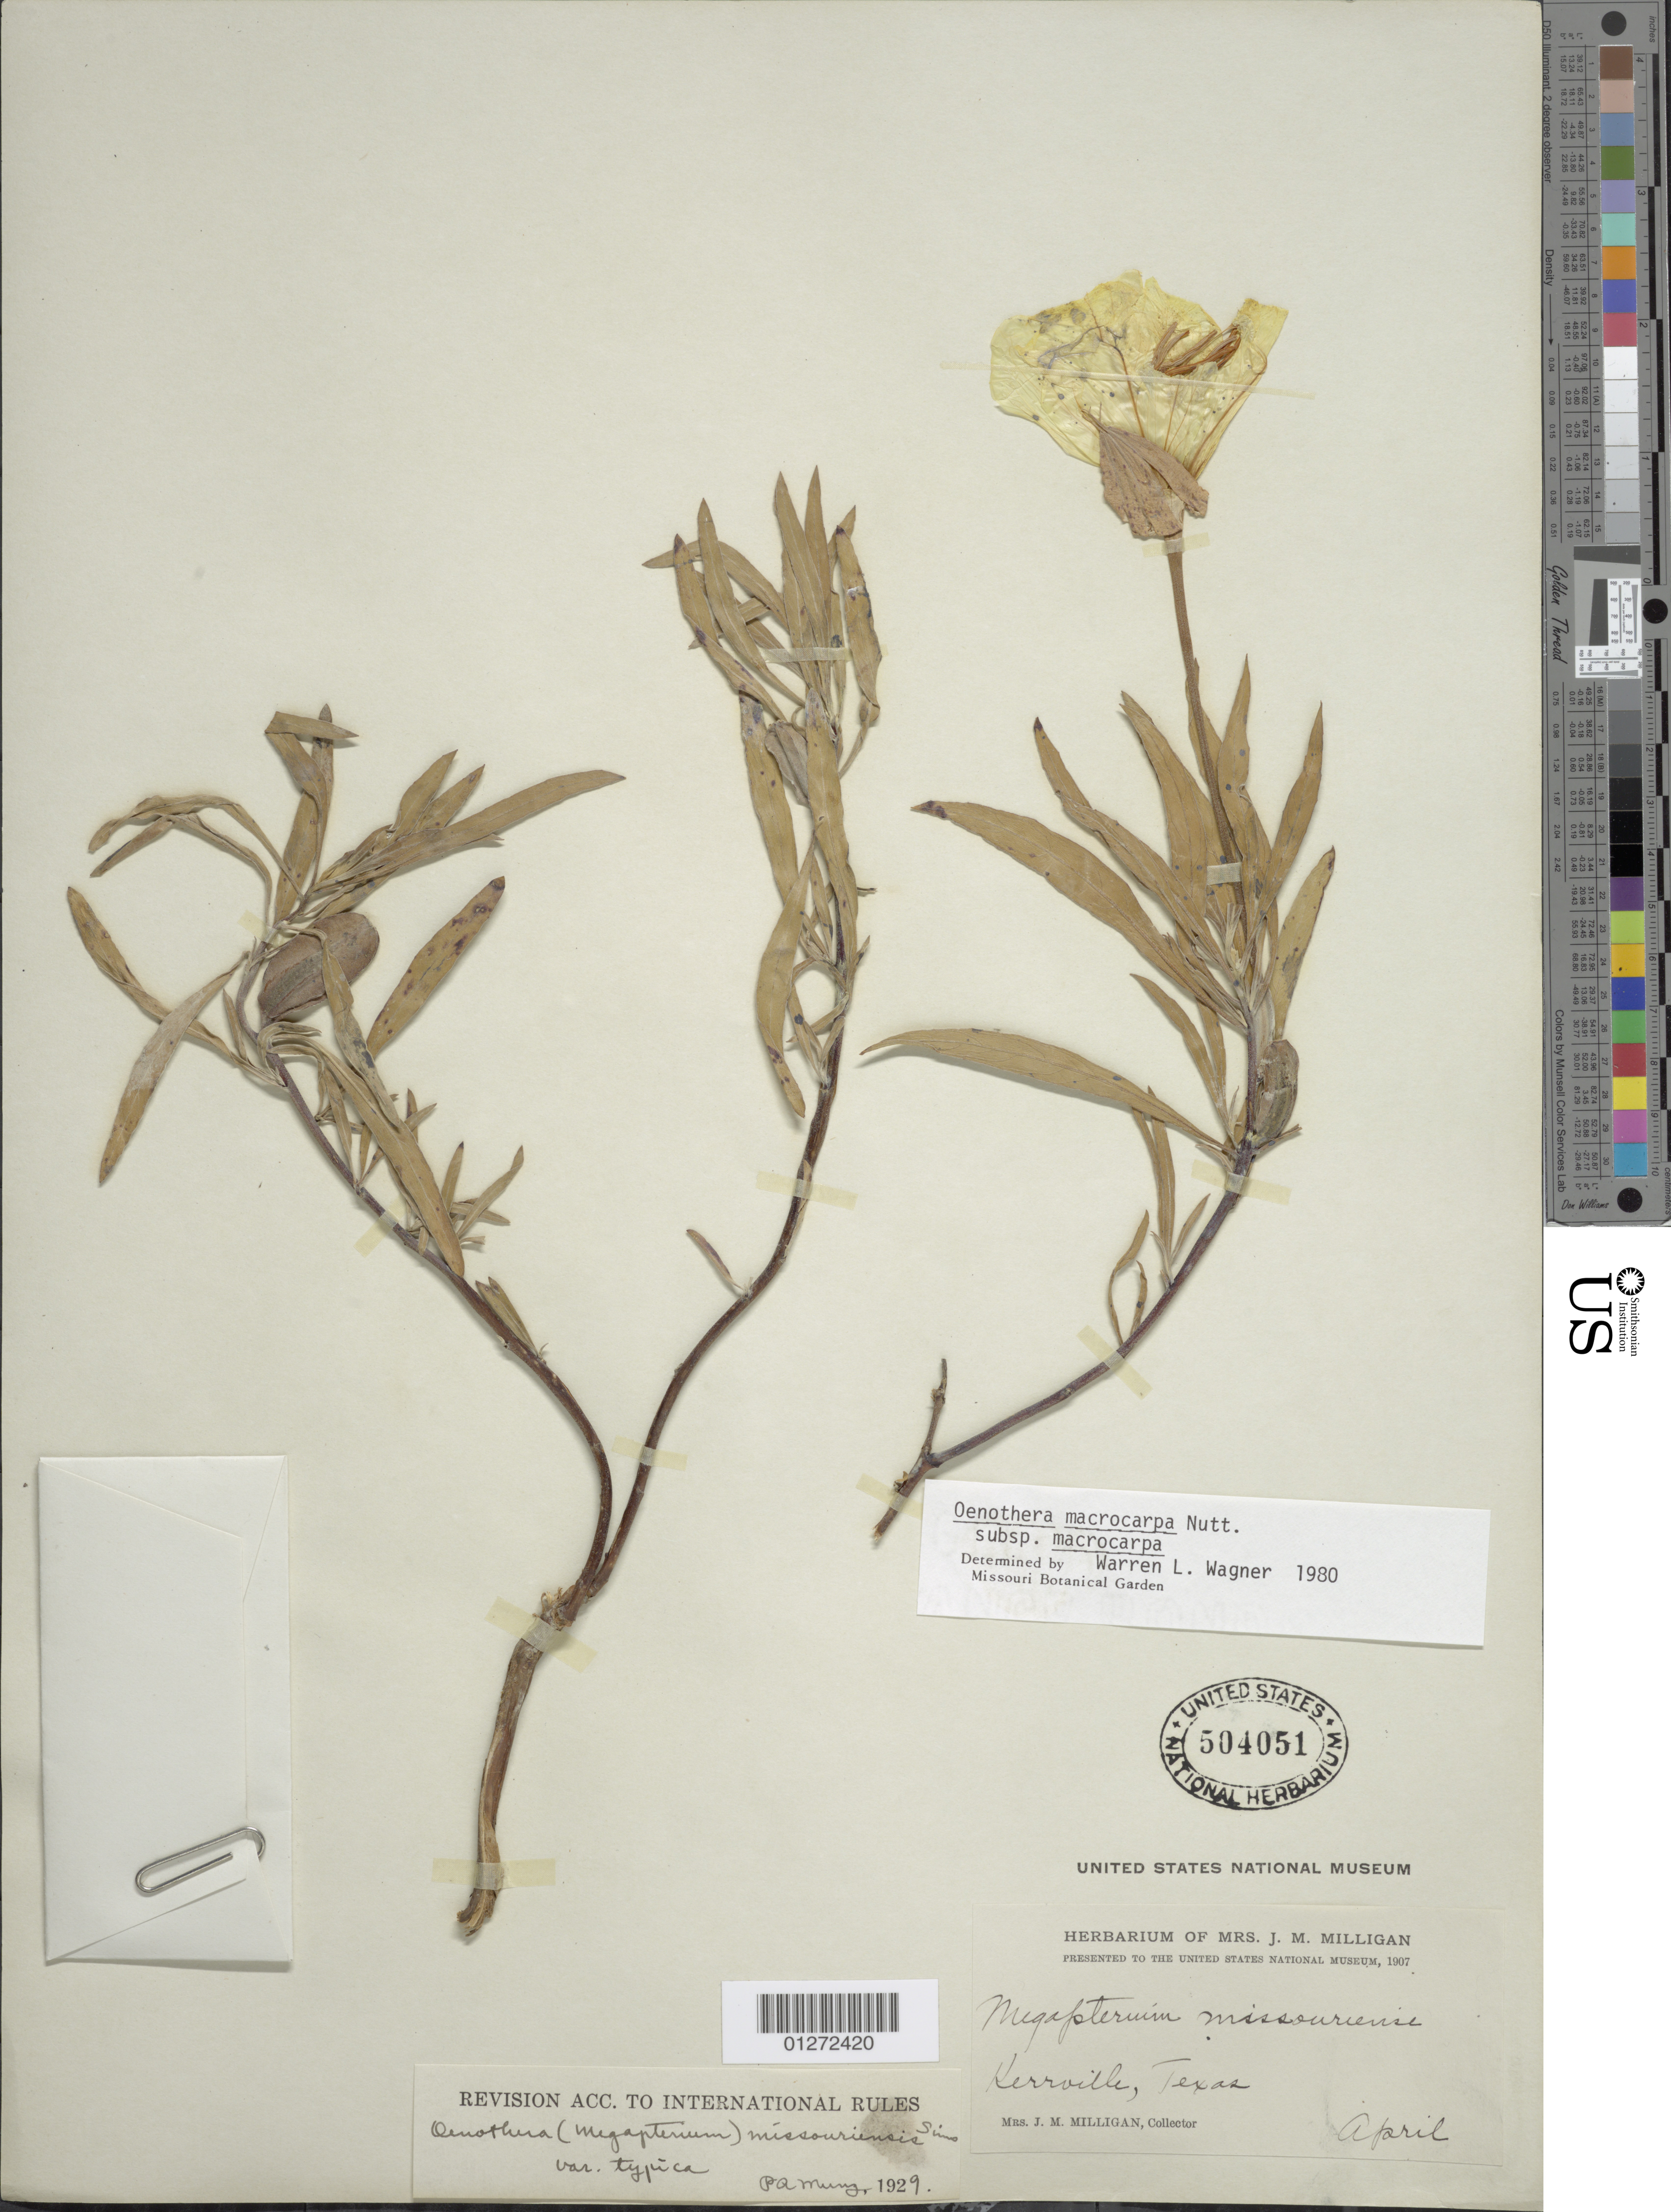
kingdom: Plantae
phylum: Tracheophyta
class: Magnoliopsida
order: Myrtales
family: Onagraceae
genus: Oenothera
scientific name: Oenothera macrocarpa subsp. macrocarpa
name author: Nutt.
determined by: Wagner, W. L., (BOT), Smithsonian Institution - National Museum of Natural History (UNITED STATES)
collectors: J. M. Milligan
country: United States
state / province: Texas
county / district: Kerr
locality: Kerrville, Kerr County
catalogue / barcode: US 504051